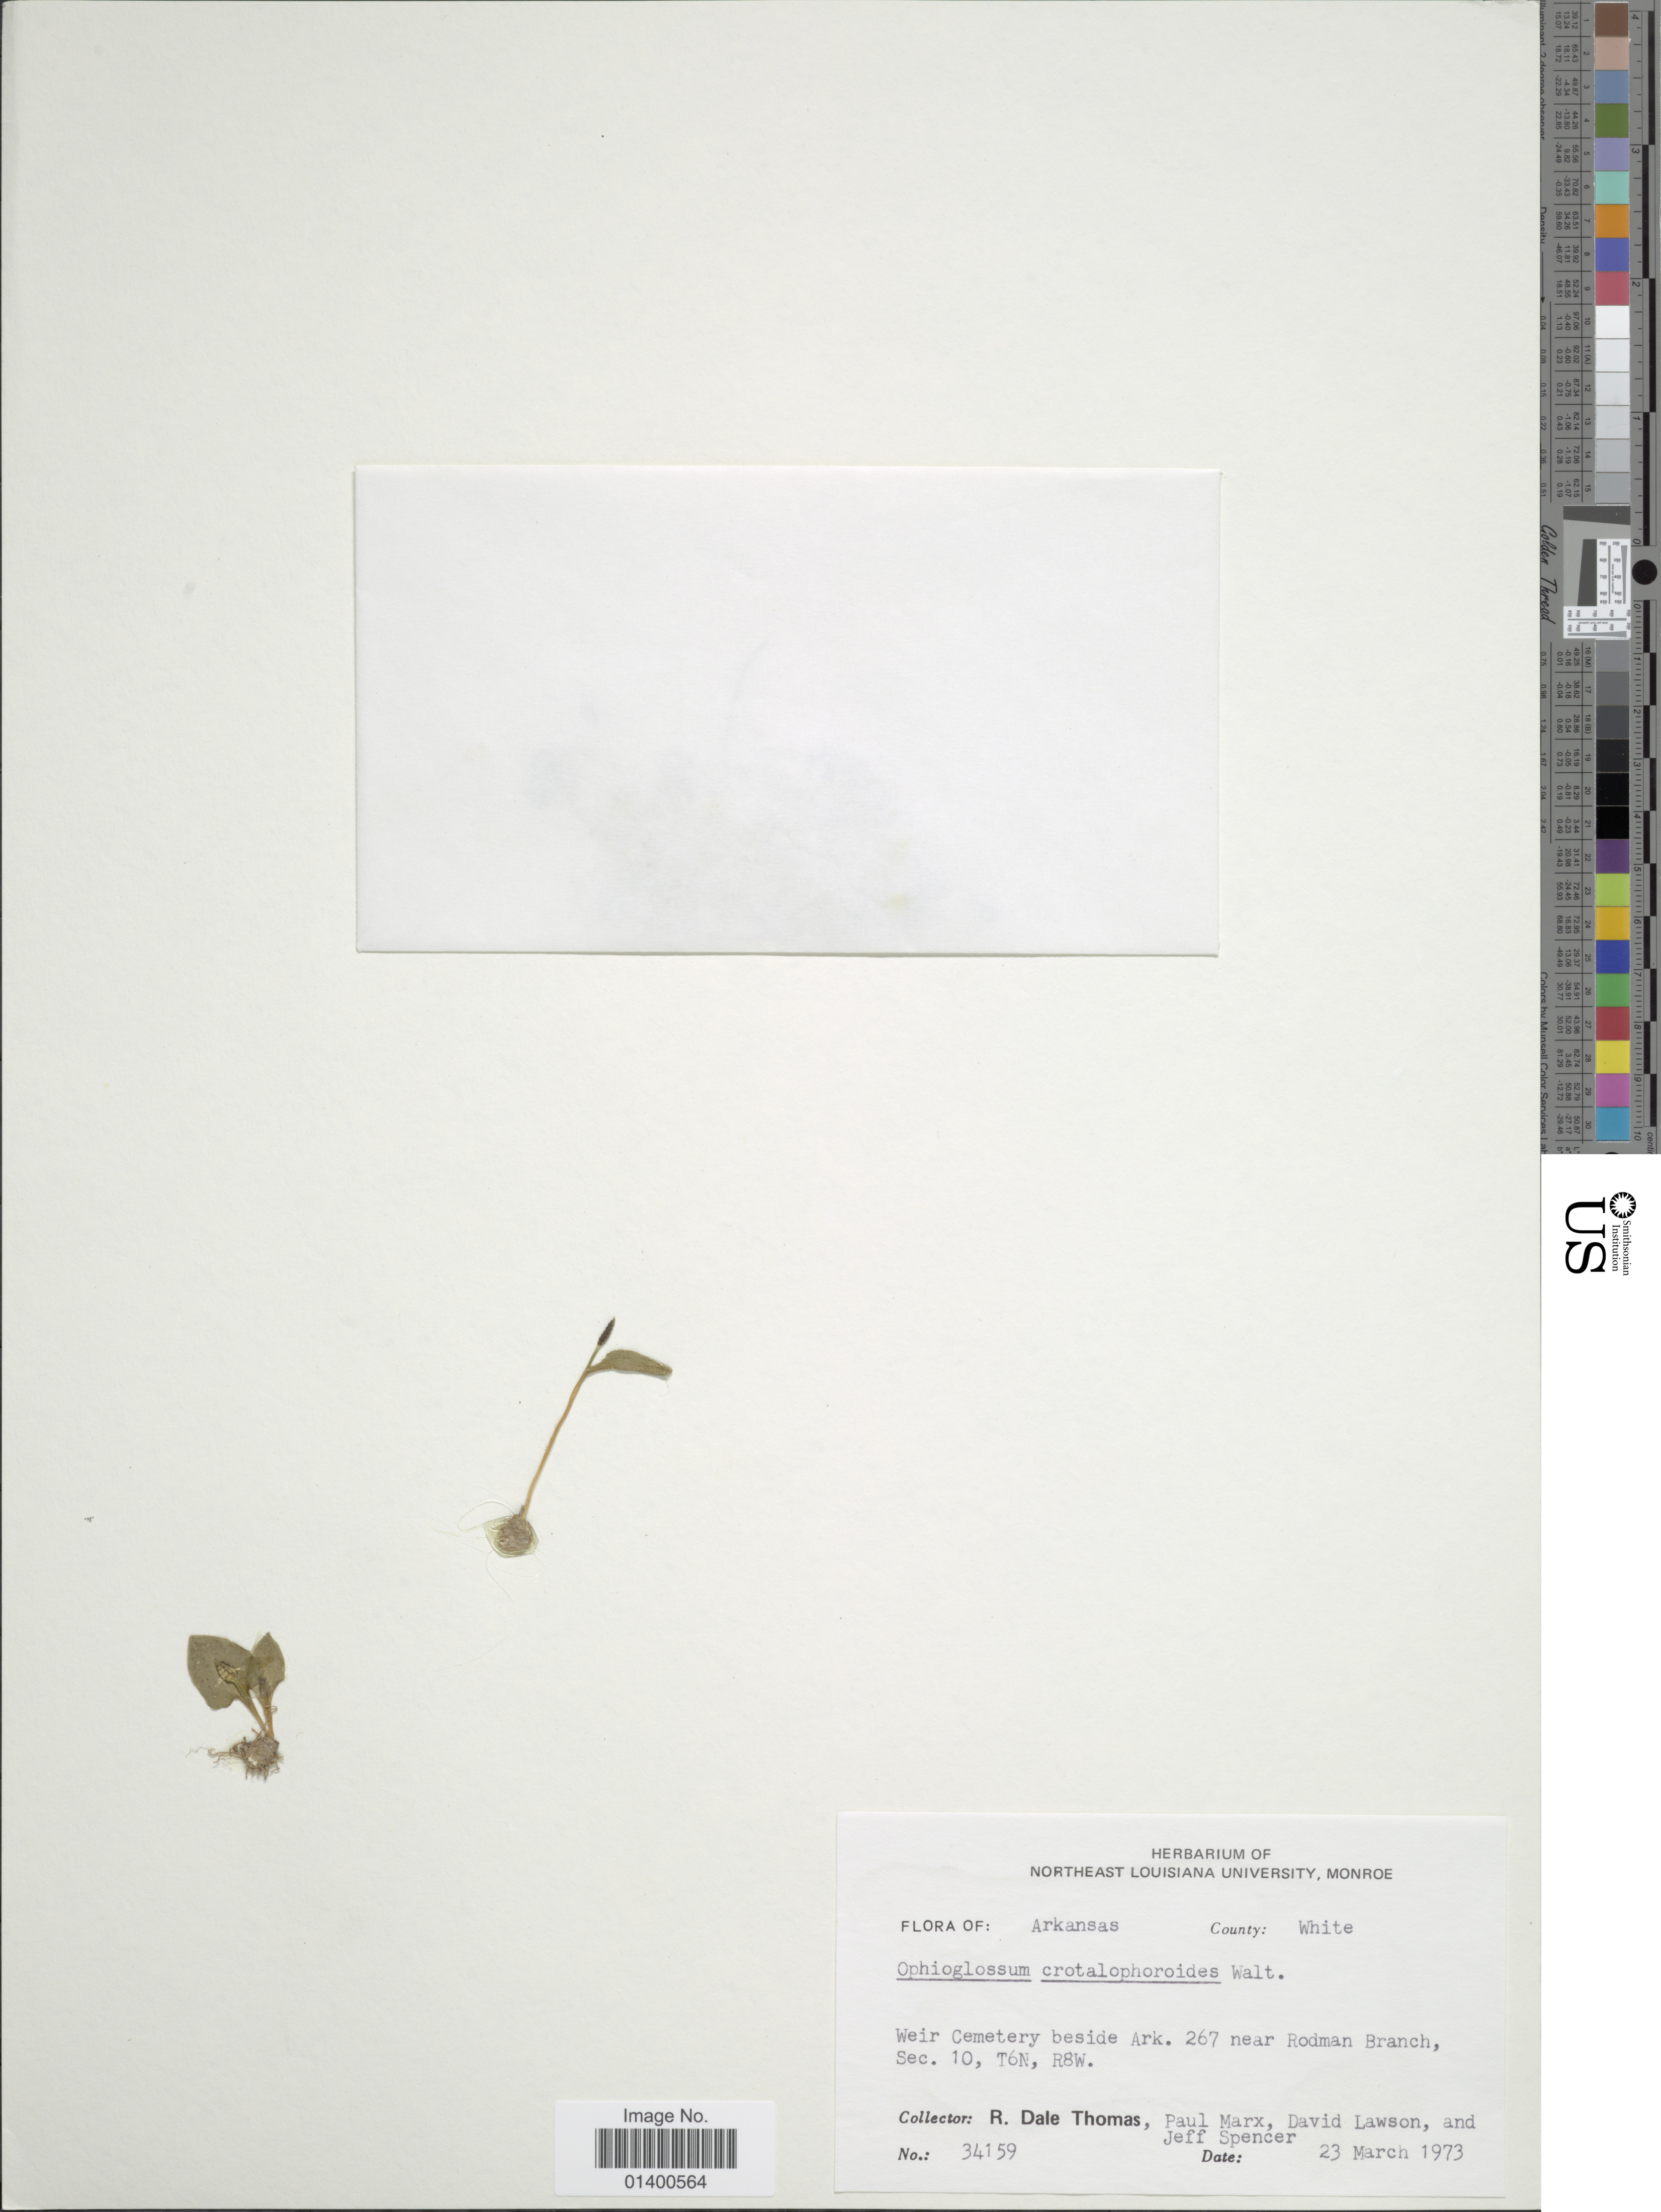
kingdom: Plantae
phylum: Tracheophyta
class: Polypodiopsida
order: Ophioglossales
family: Ophioglossaceae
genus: Ophioglossum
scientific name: Ophioglossum crotalophoroides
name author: Walter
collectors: R. Thomas, P. Marx, D. Lawson & J. Spencer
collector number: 34159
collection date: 1973-03-23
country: United States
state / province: Arkansas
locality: County White, Weir Cemetery beside Ark. 267 near Rodman Branch, Sec. 10, T6N, R8W